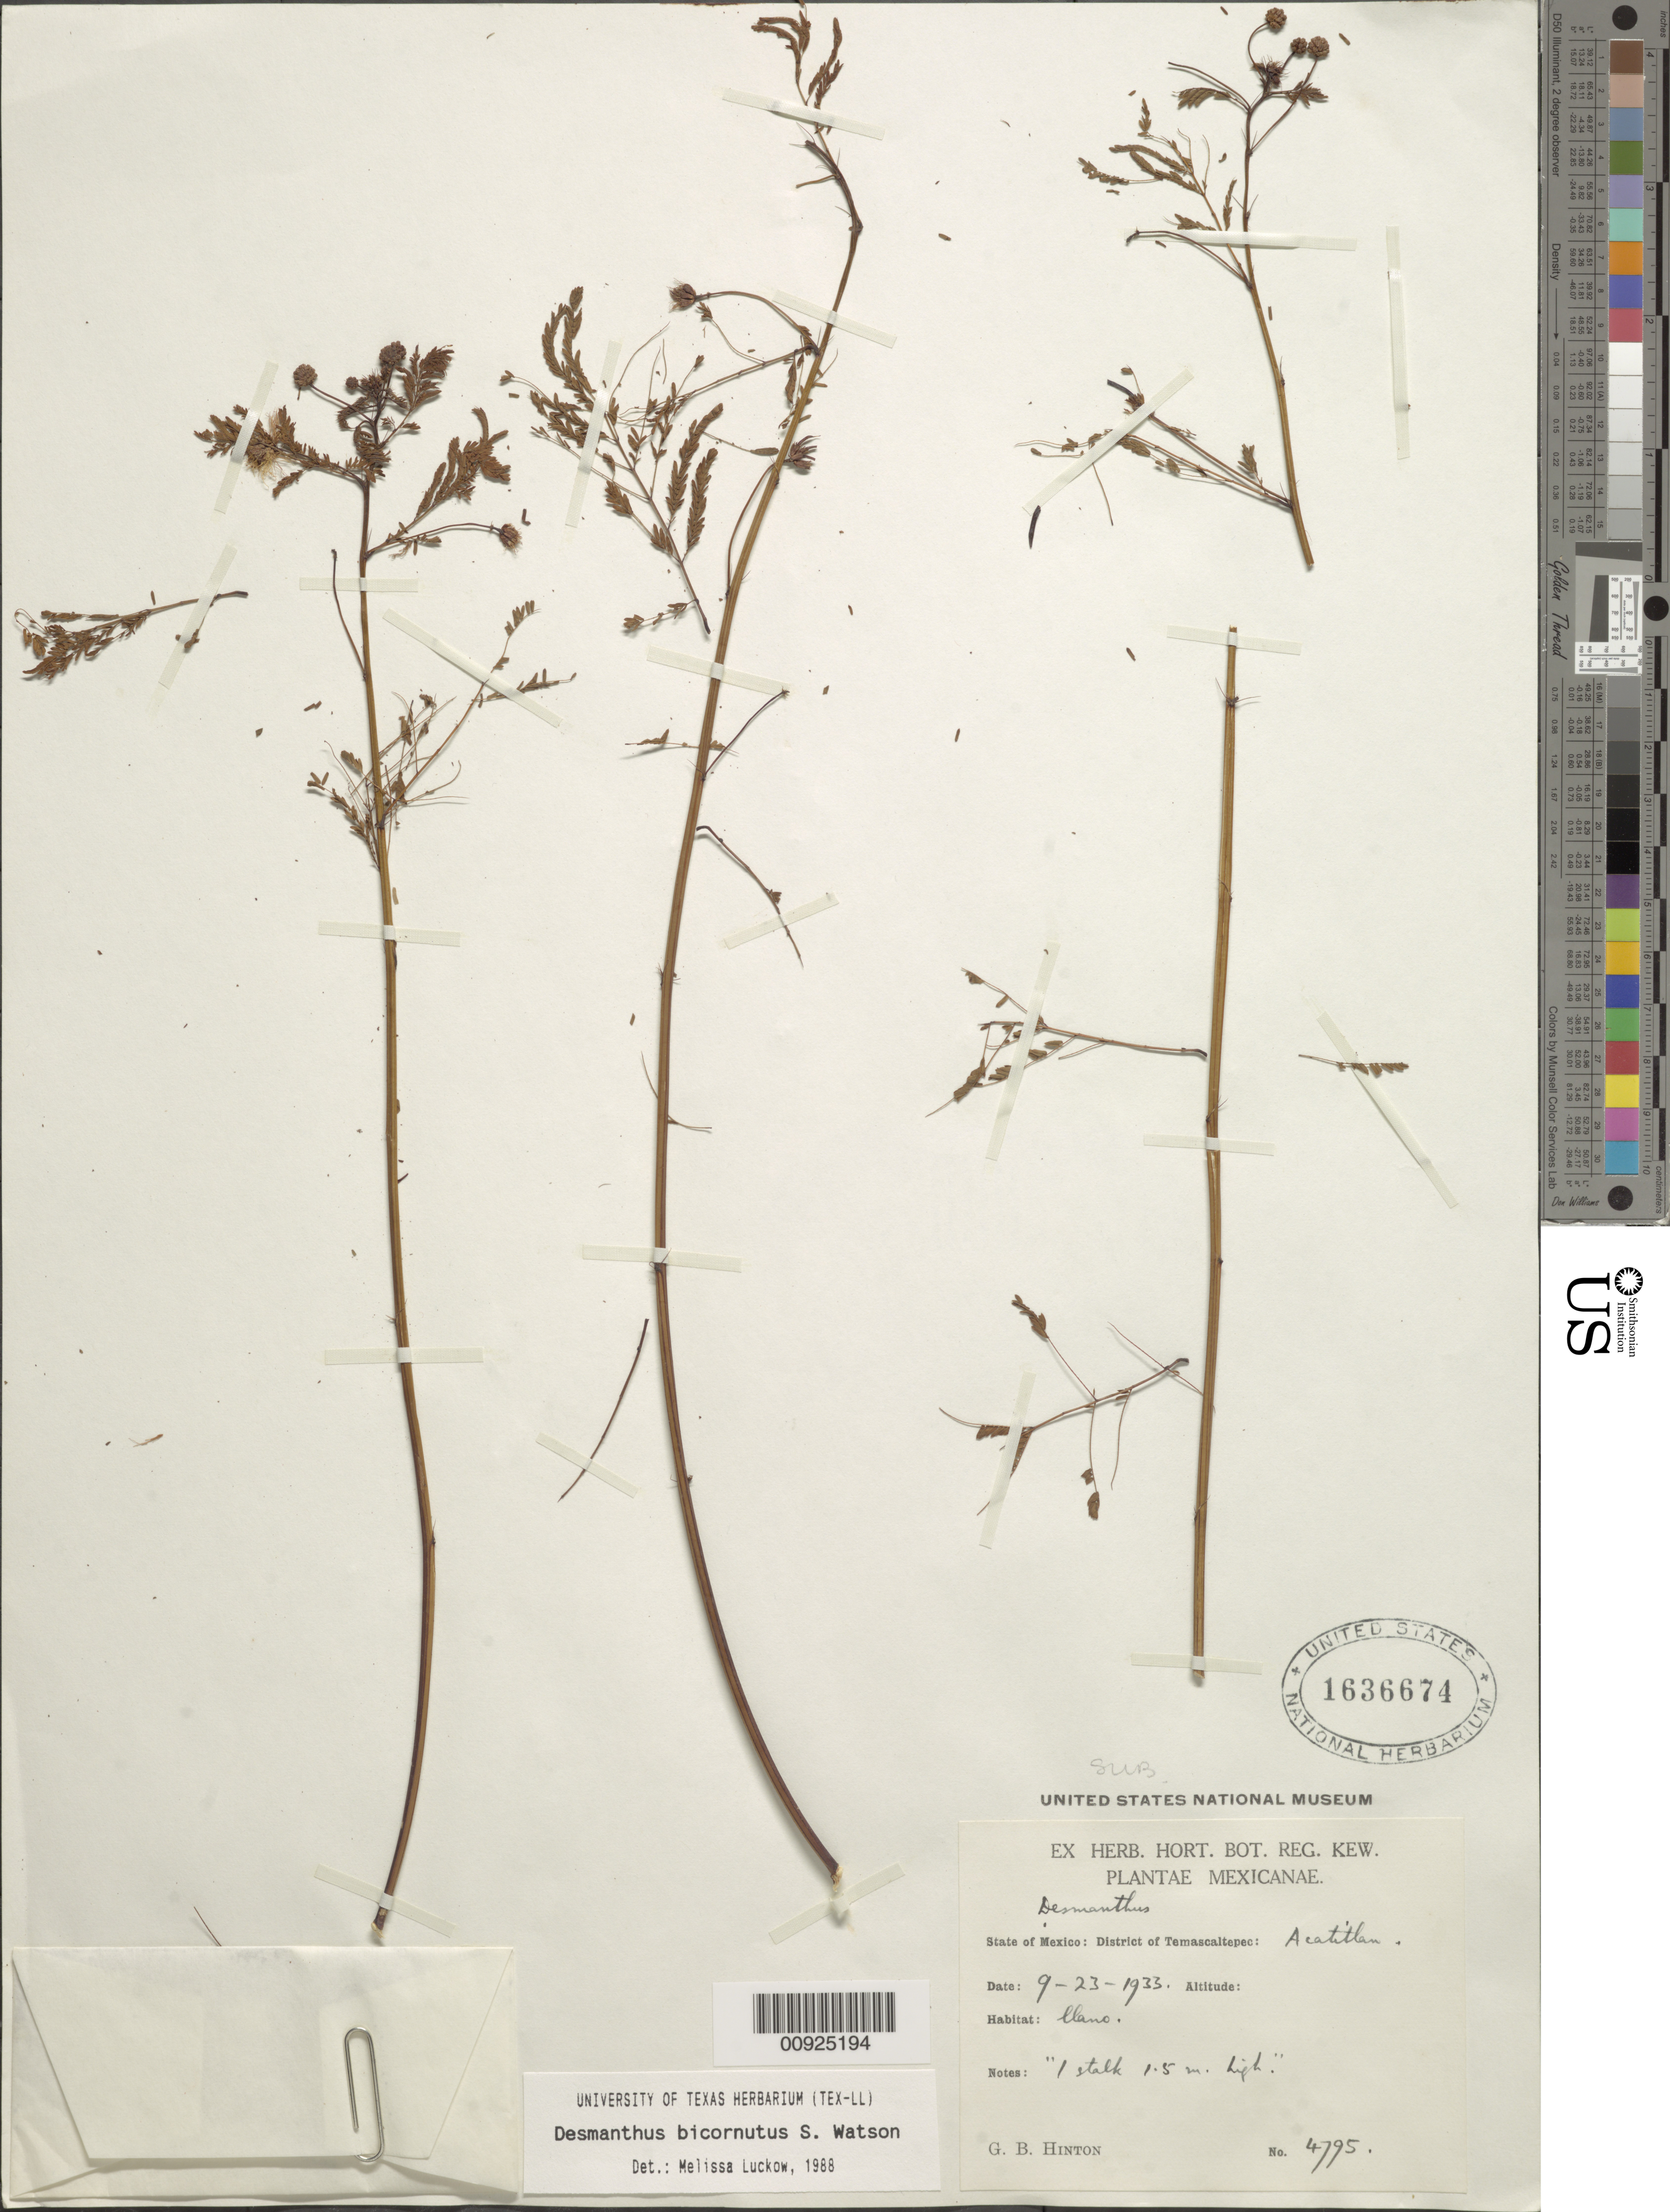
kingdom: Plantae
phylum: Tracheophyta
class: Magnoliopsida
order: Fabales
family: Fabaceae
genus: Desmanthus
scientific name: Desmanthus bicornutus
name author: S. Watson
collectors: G. B. Hinton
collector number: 4795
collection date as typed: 23 Sep 1933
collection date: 1933-09-23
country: Mexico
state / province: México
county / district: Temascaltepec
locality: State of Mexico: District of Temascaltepec: Acatitlan.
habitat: Llano.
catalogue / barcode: US 1636674